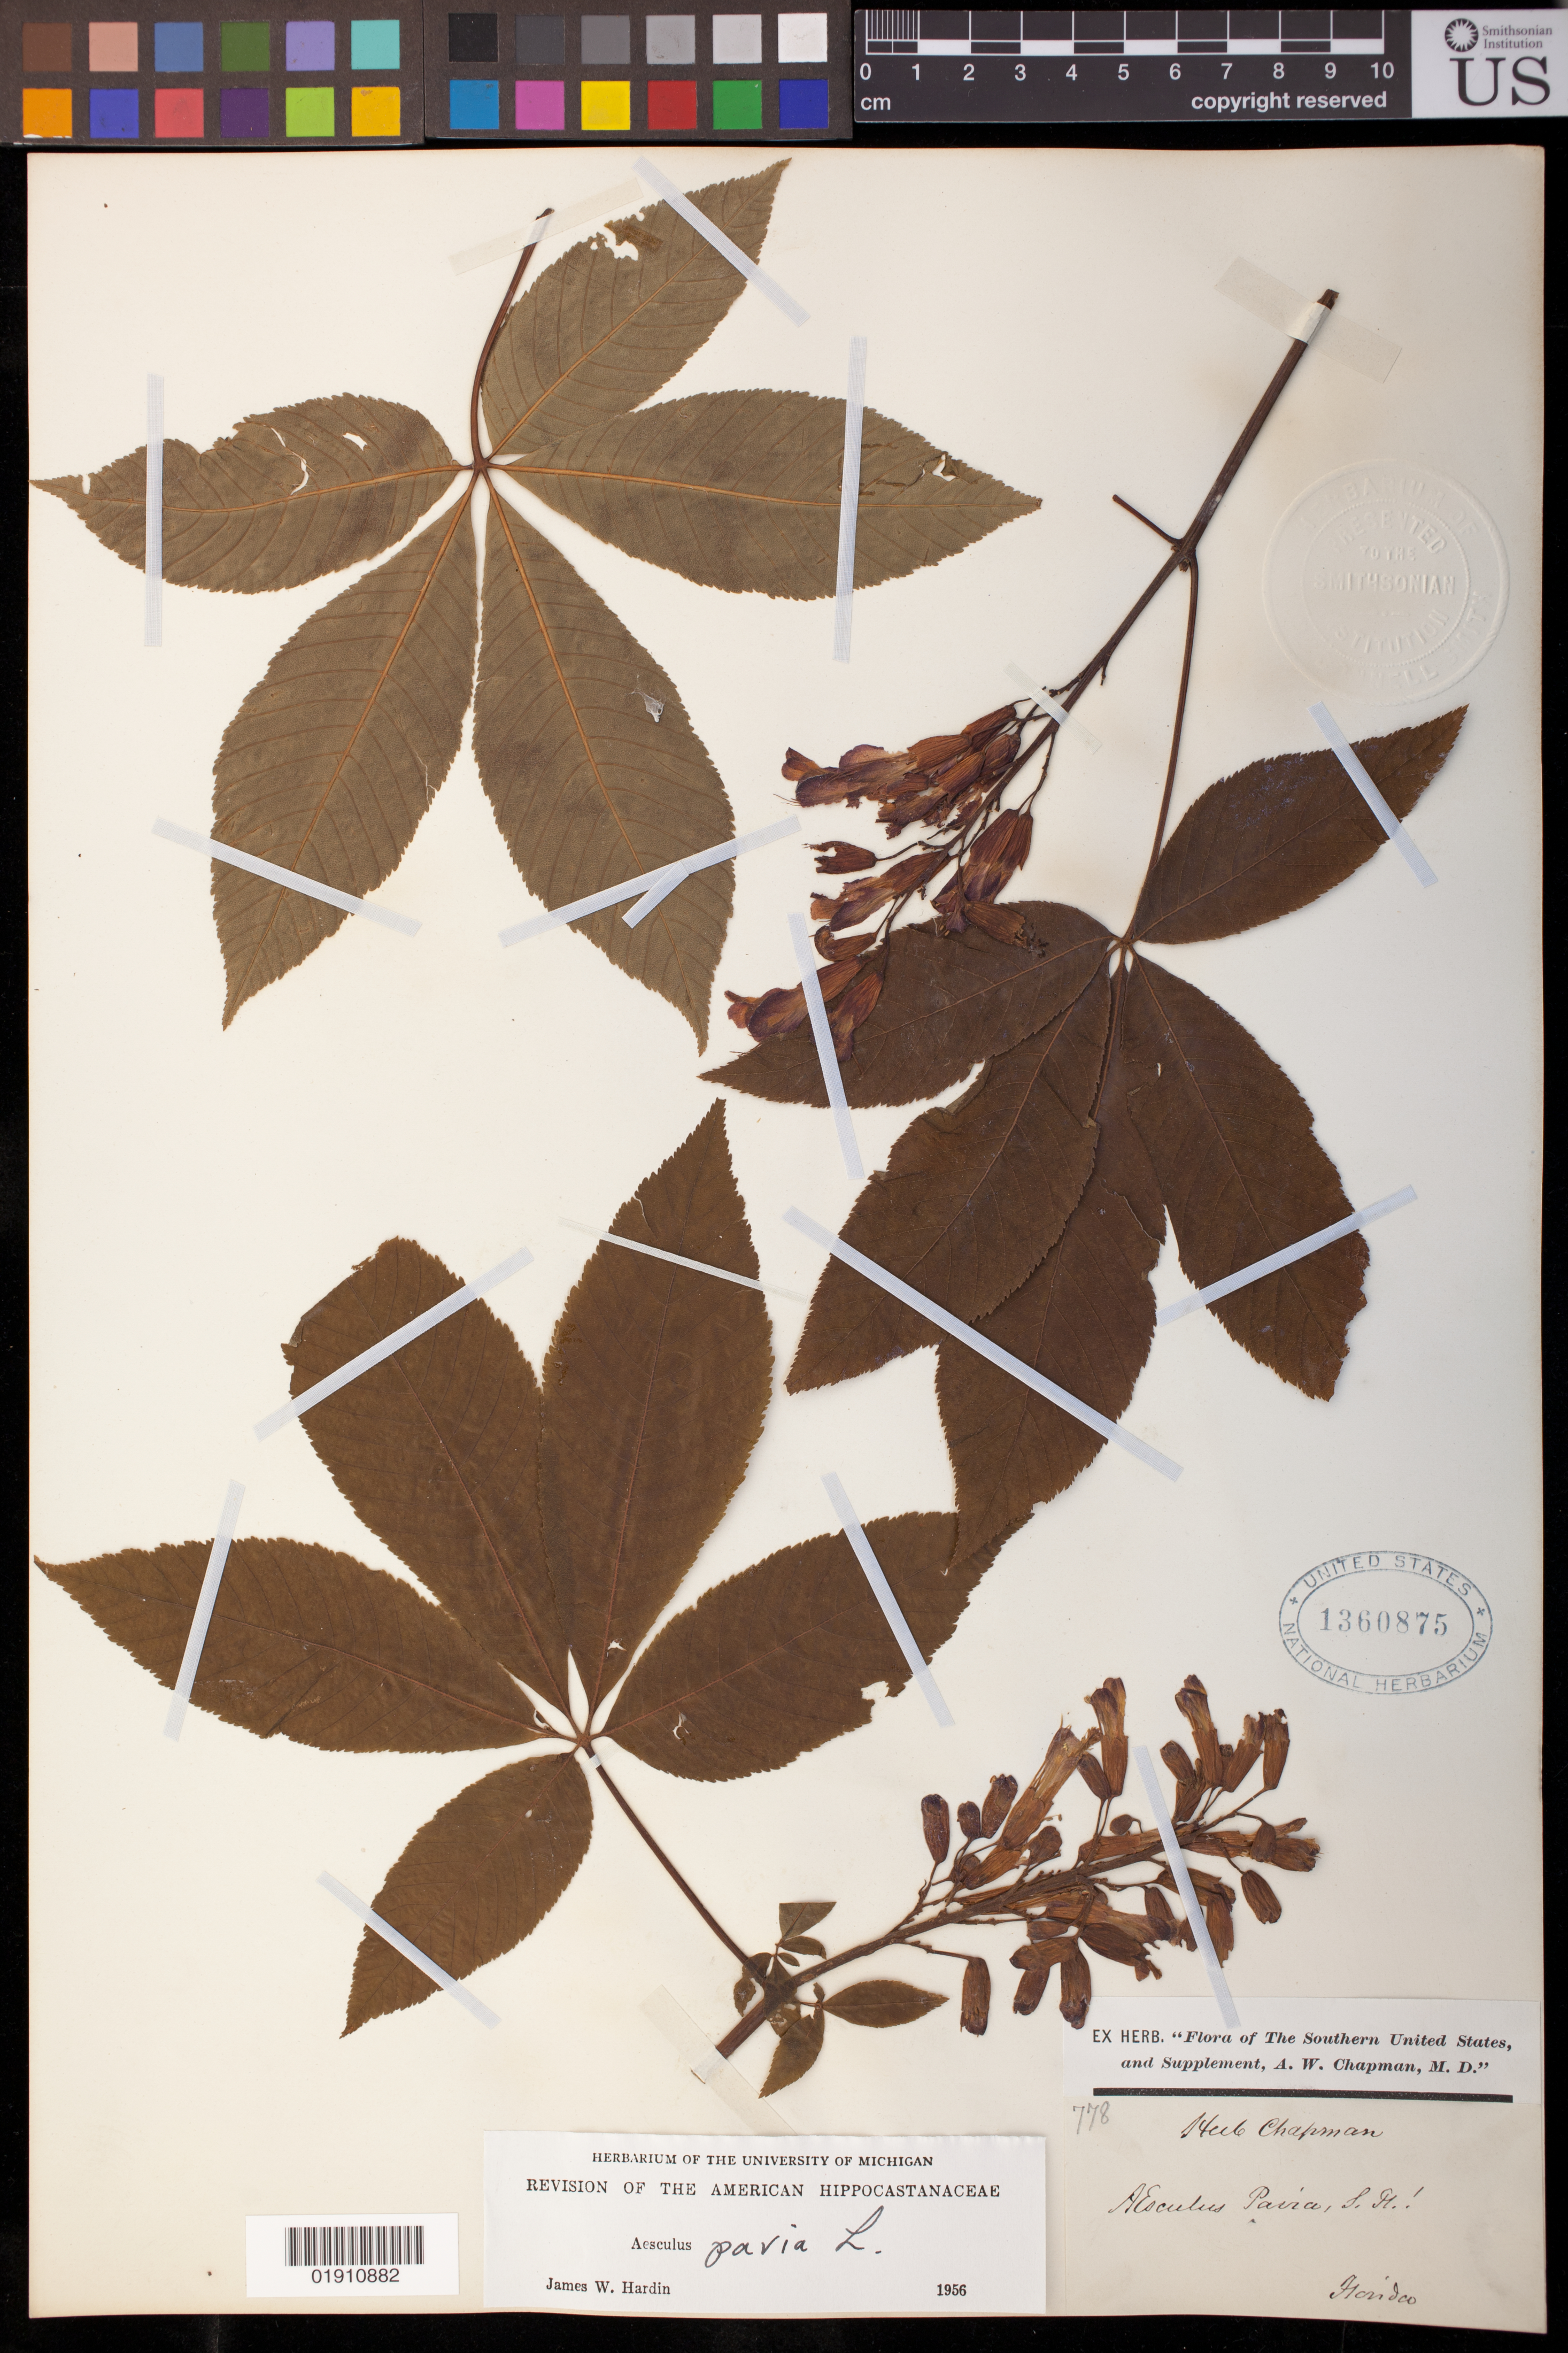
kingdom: Plantae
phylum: Tracheophyta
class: Magnoliopsida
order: Sapindales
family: Sapindaceae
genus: Aesculus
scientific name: Aesculus pavia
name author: L.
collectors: A. W. Chapman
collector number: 778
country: United States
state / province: Florida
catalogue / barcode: US 1360875